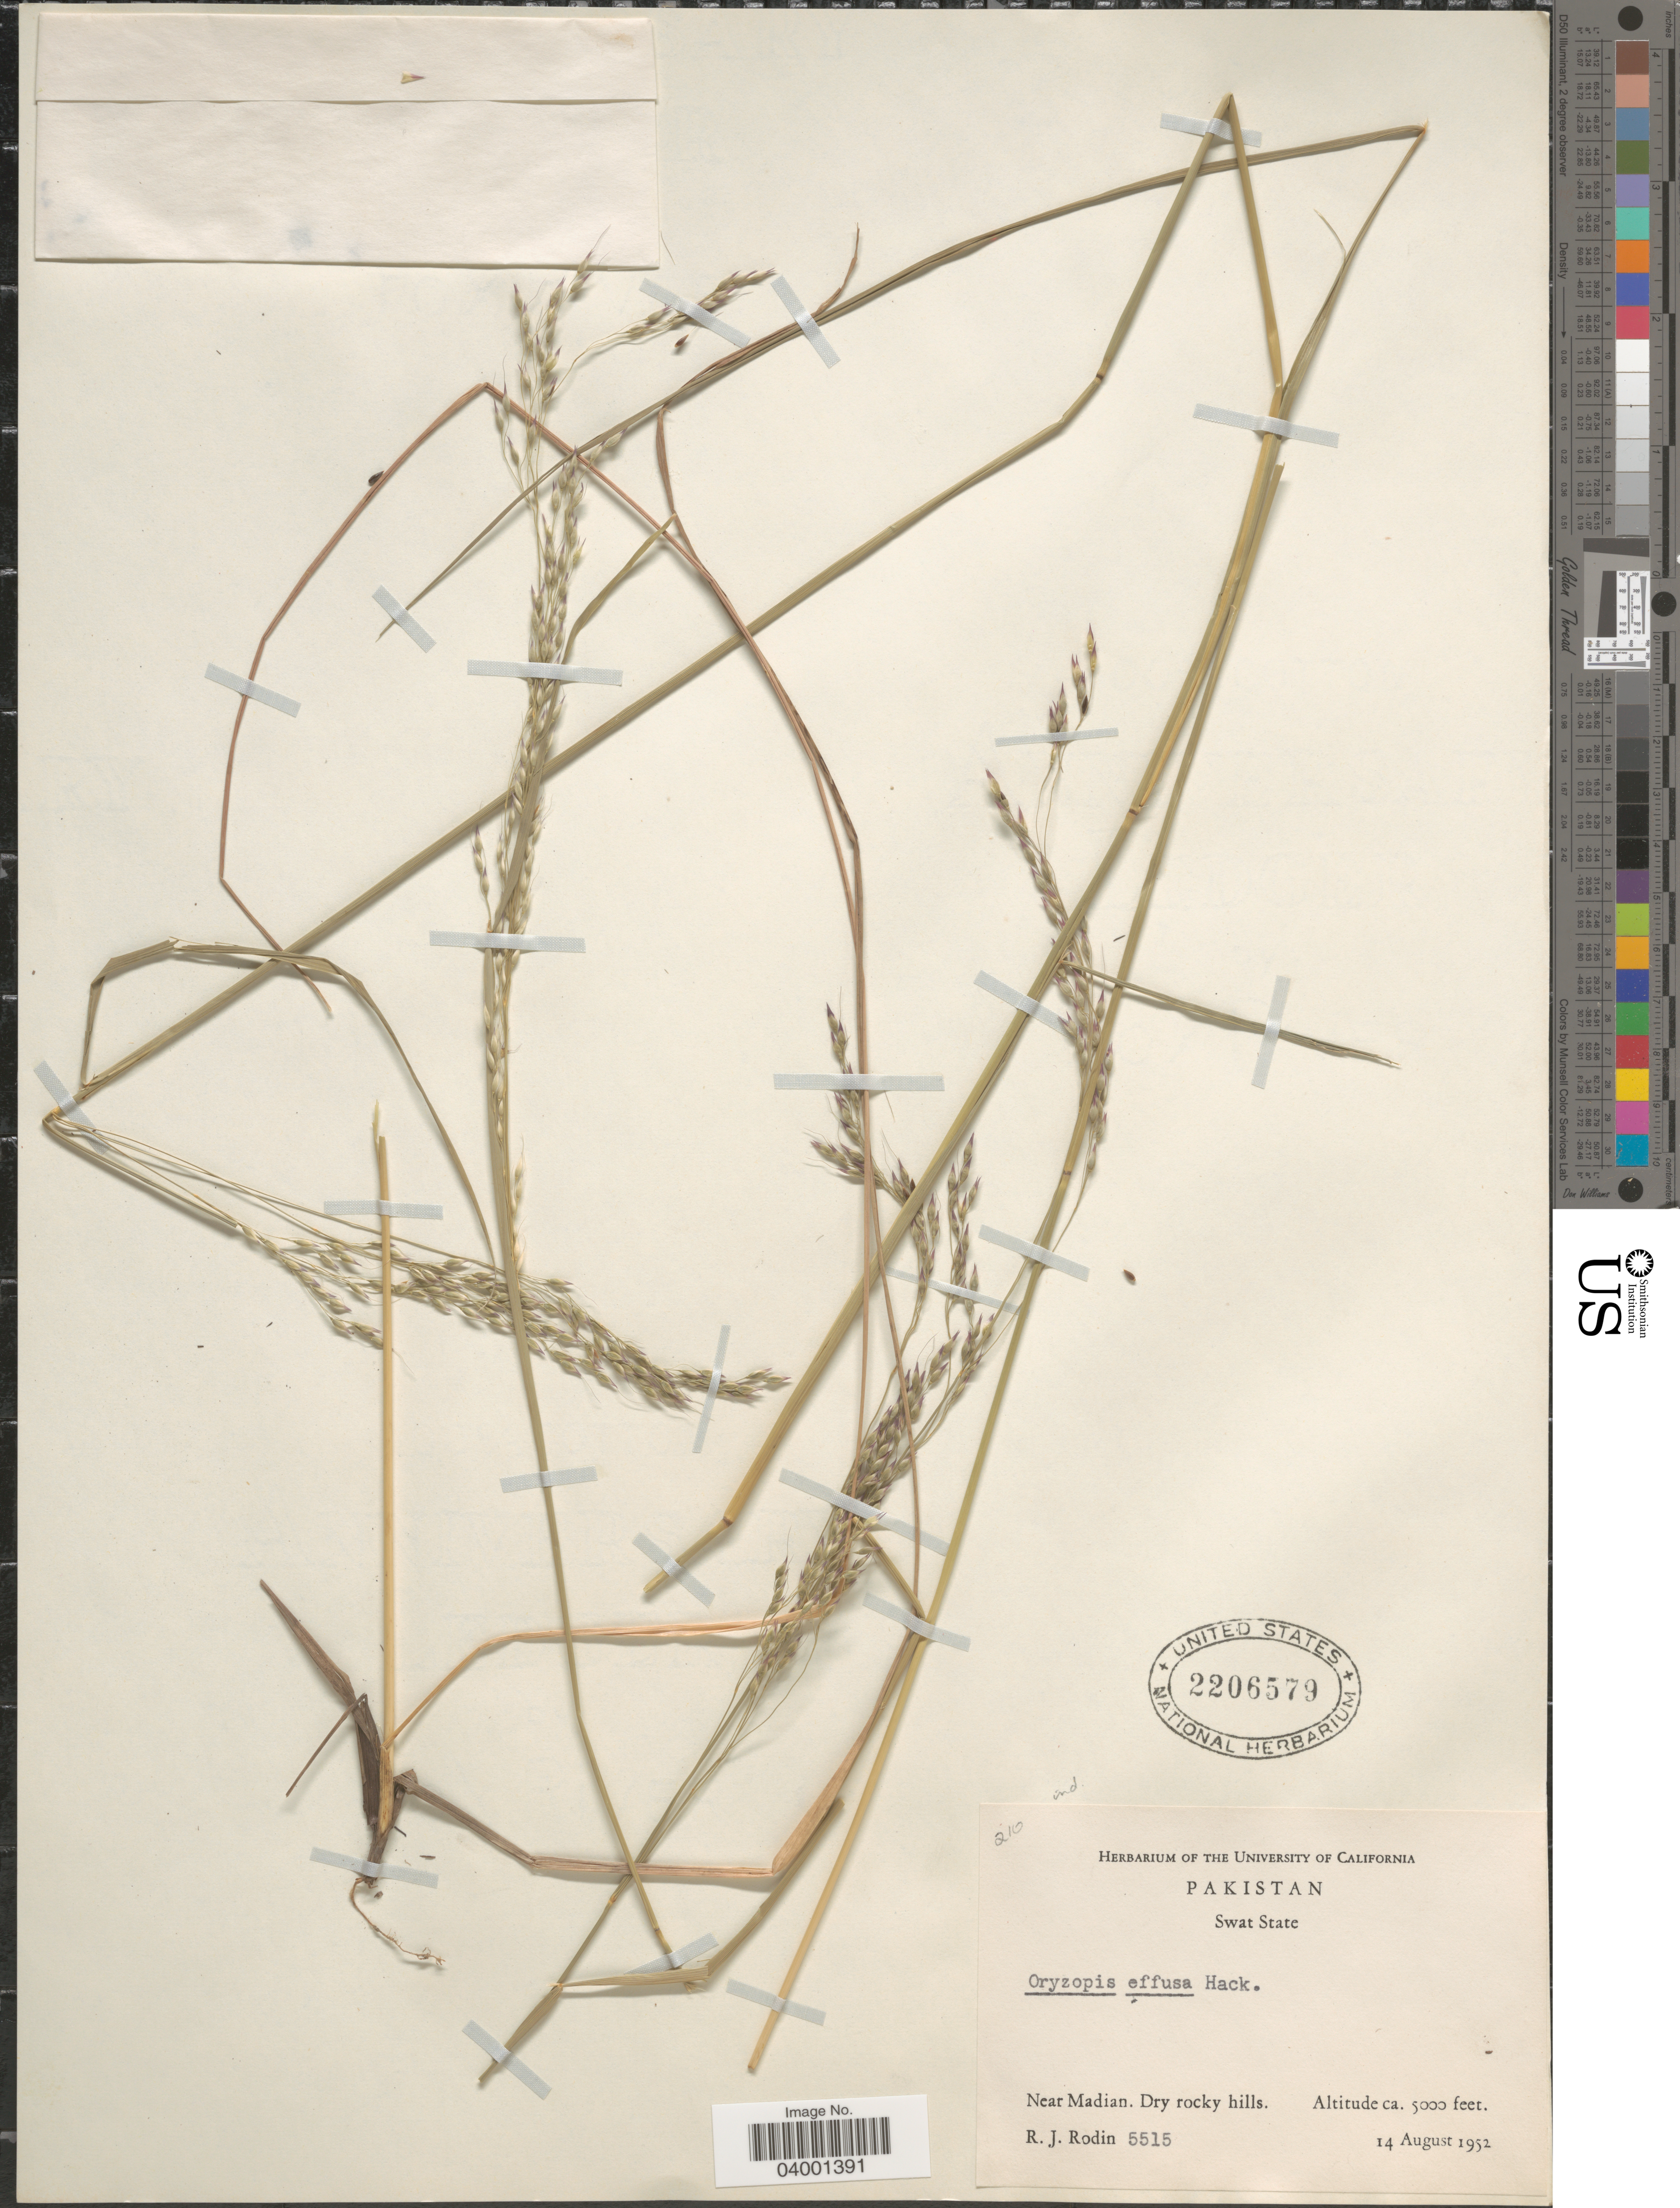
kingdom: Plantae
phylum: Tracheophyta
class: Liliopsida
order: Poales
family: Poaceae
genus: Piptatherum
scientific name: Piptatherum sp.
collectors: R. J. Rodin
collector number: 5515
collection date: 1952-08-14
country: Pakistan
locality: Swat State. Near Madian.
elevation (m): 1524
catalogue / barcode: US 2206579